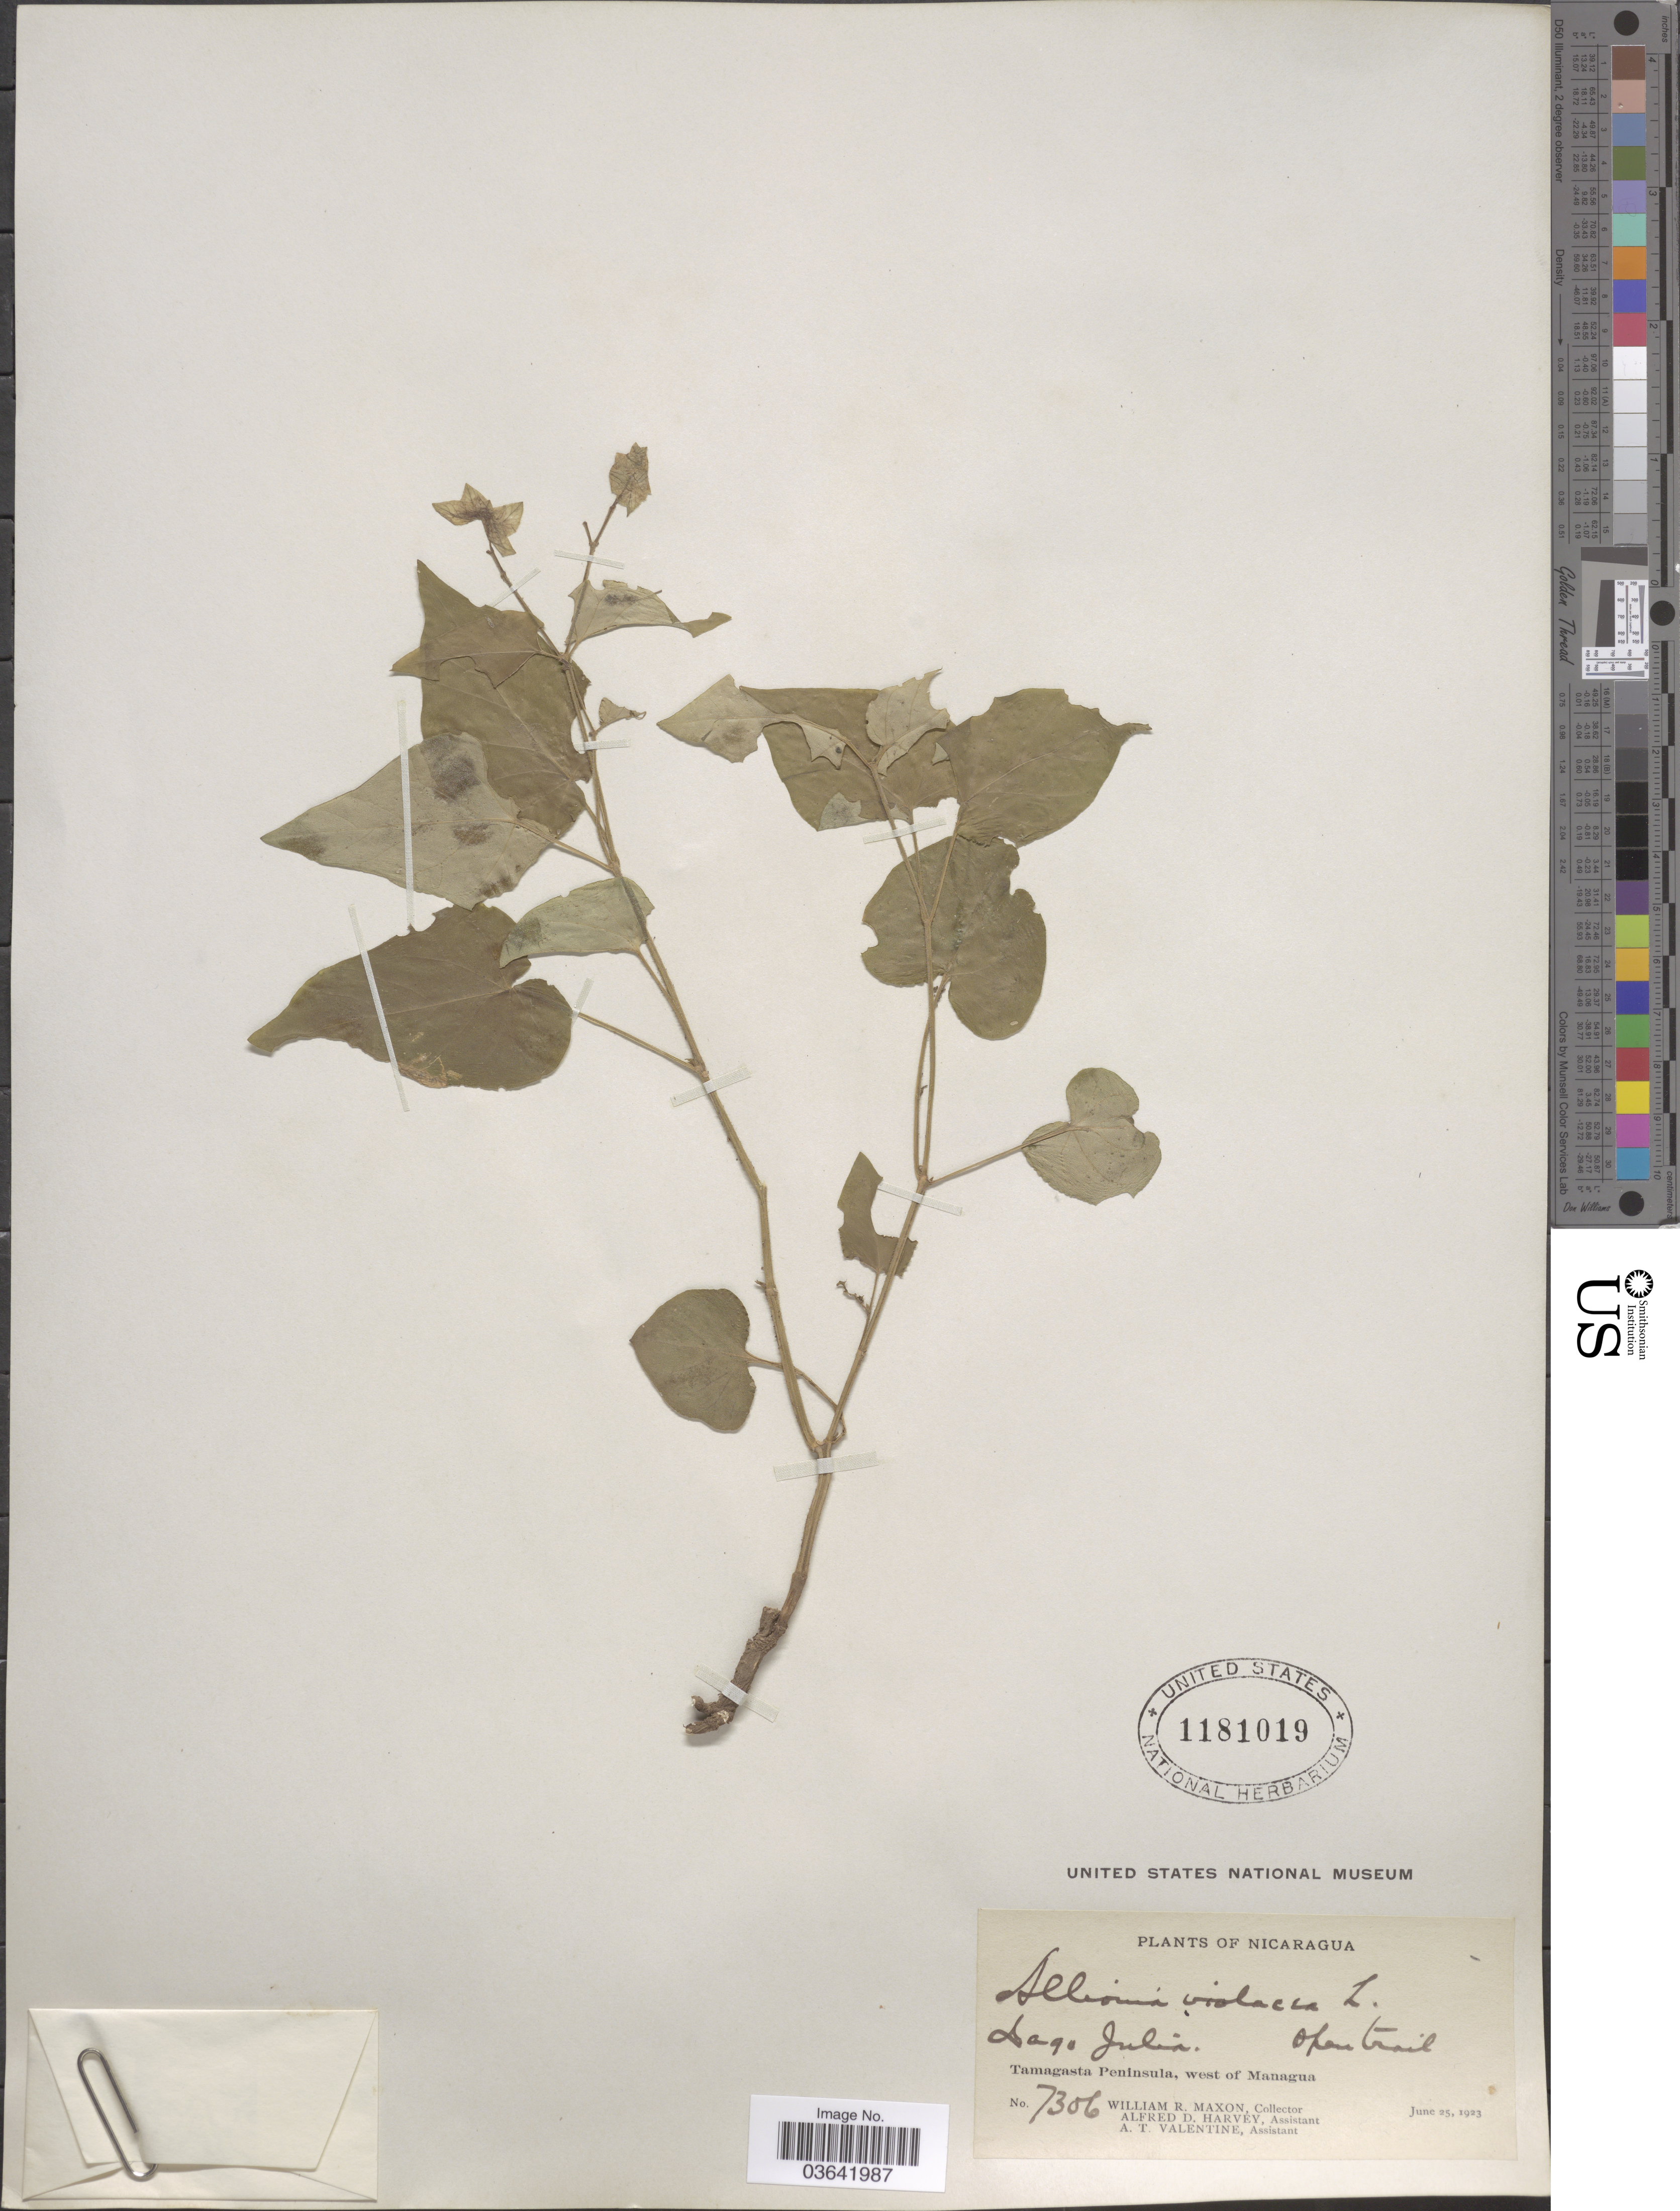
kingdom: Plantae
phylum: Tracheophyta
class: Magnoliopsida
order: Caryophyllales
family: Nyctaginaceae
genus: Mirabilis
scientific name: Mirabilis violacea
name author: (L.) Heimerl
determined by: Strong, Mark T., (BOT), Smithsonian Institution - National Museum of Natural History (UNITED STATES)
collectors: W. R. Maxon, A. D. Harvey & A. Valentine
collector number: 7306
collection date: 1923-06-25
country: Nicaragua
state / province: Managua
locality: Tamagasta Peninsula, west of Managua.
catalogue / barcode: US 1181019